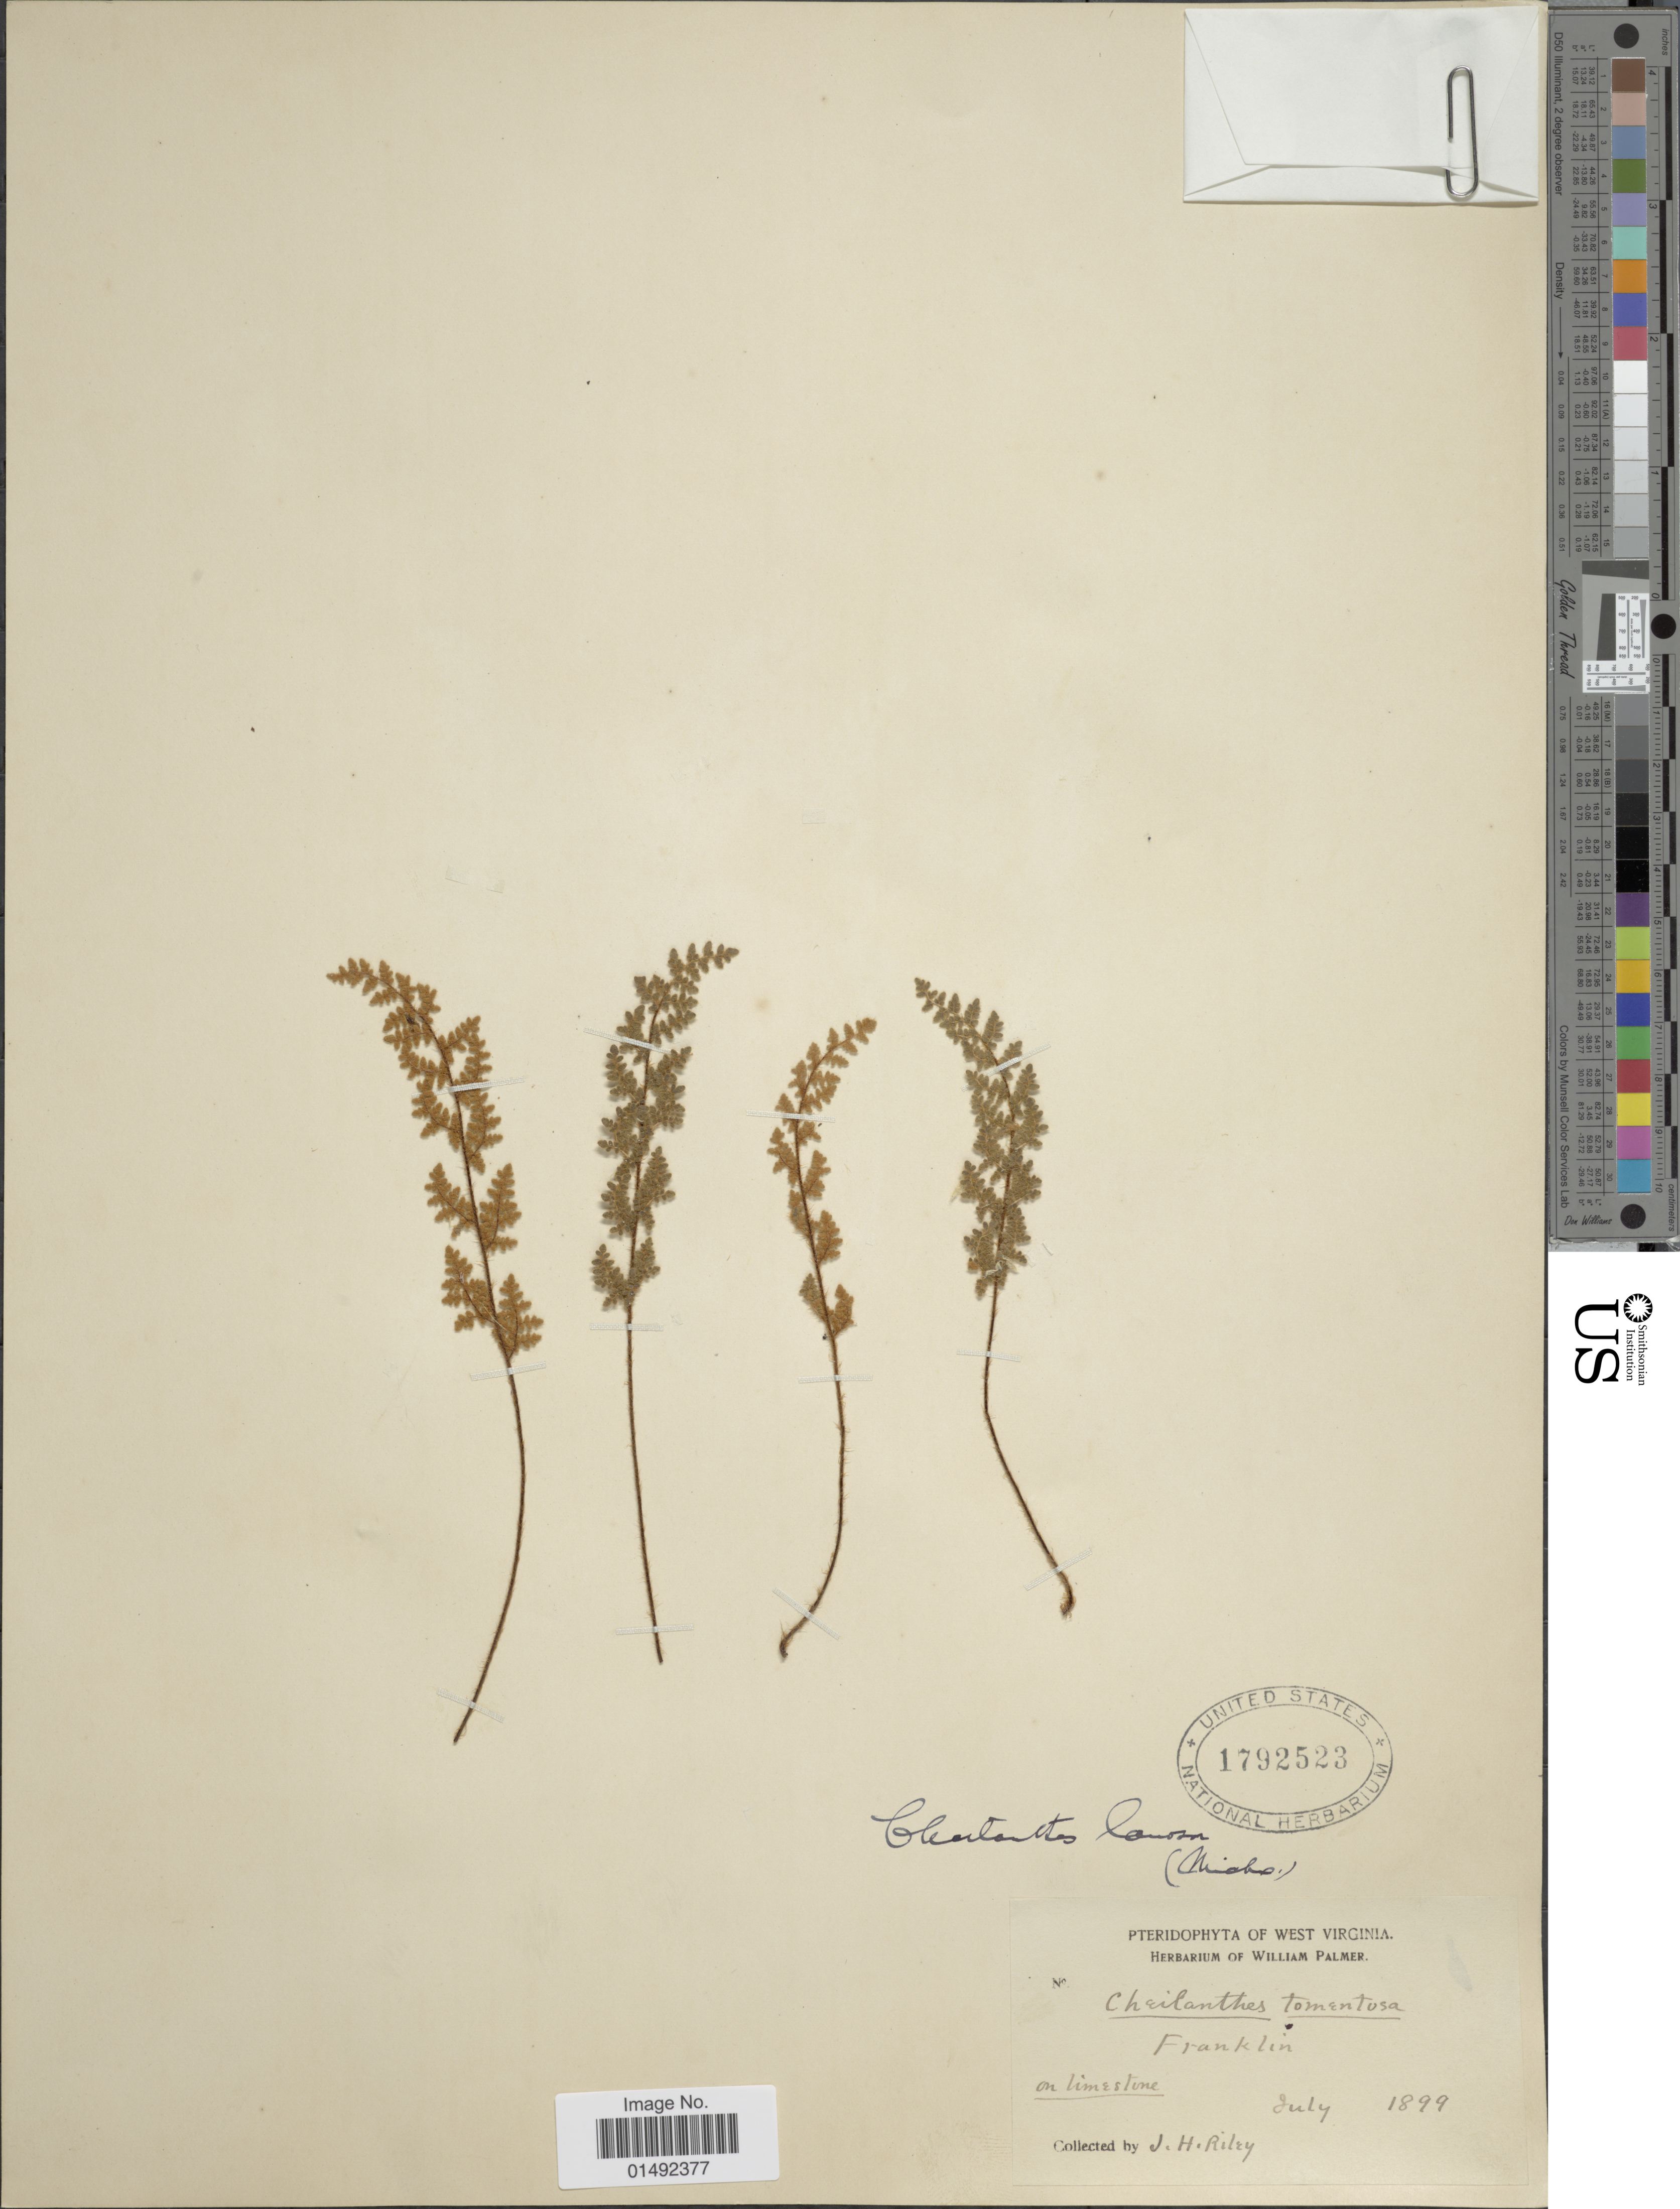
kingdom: Plantae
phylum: Tracheophyta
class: Polypodiopsida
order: Polypodiales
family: Pteridaceae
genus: Myriopteris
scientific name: Myriopteris lanosa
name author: (Michx.) Grusz & Windham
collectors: J. H. Riley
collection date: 1899-07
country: United States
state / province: West Virginia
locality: Franklin, on limestone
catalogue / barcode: US 1792523